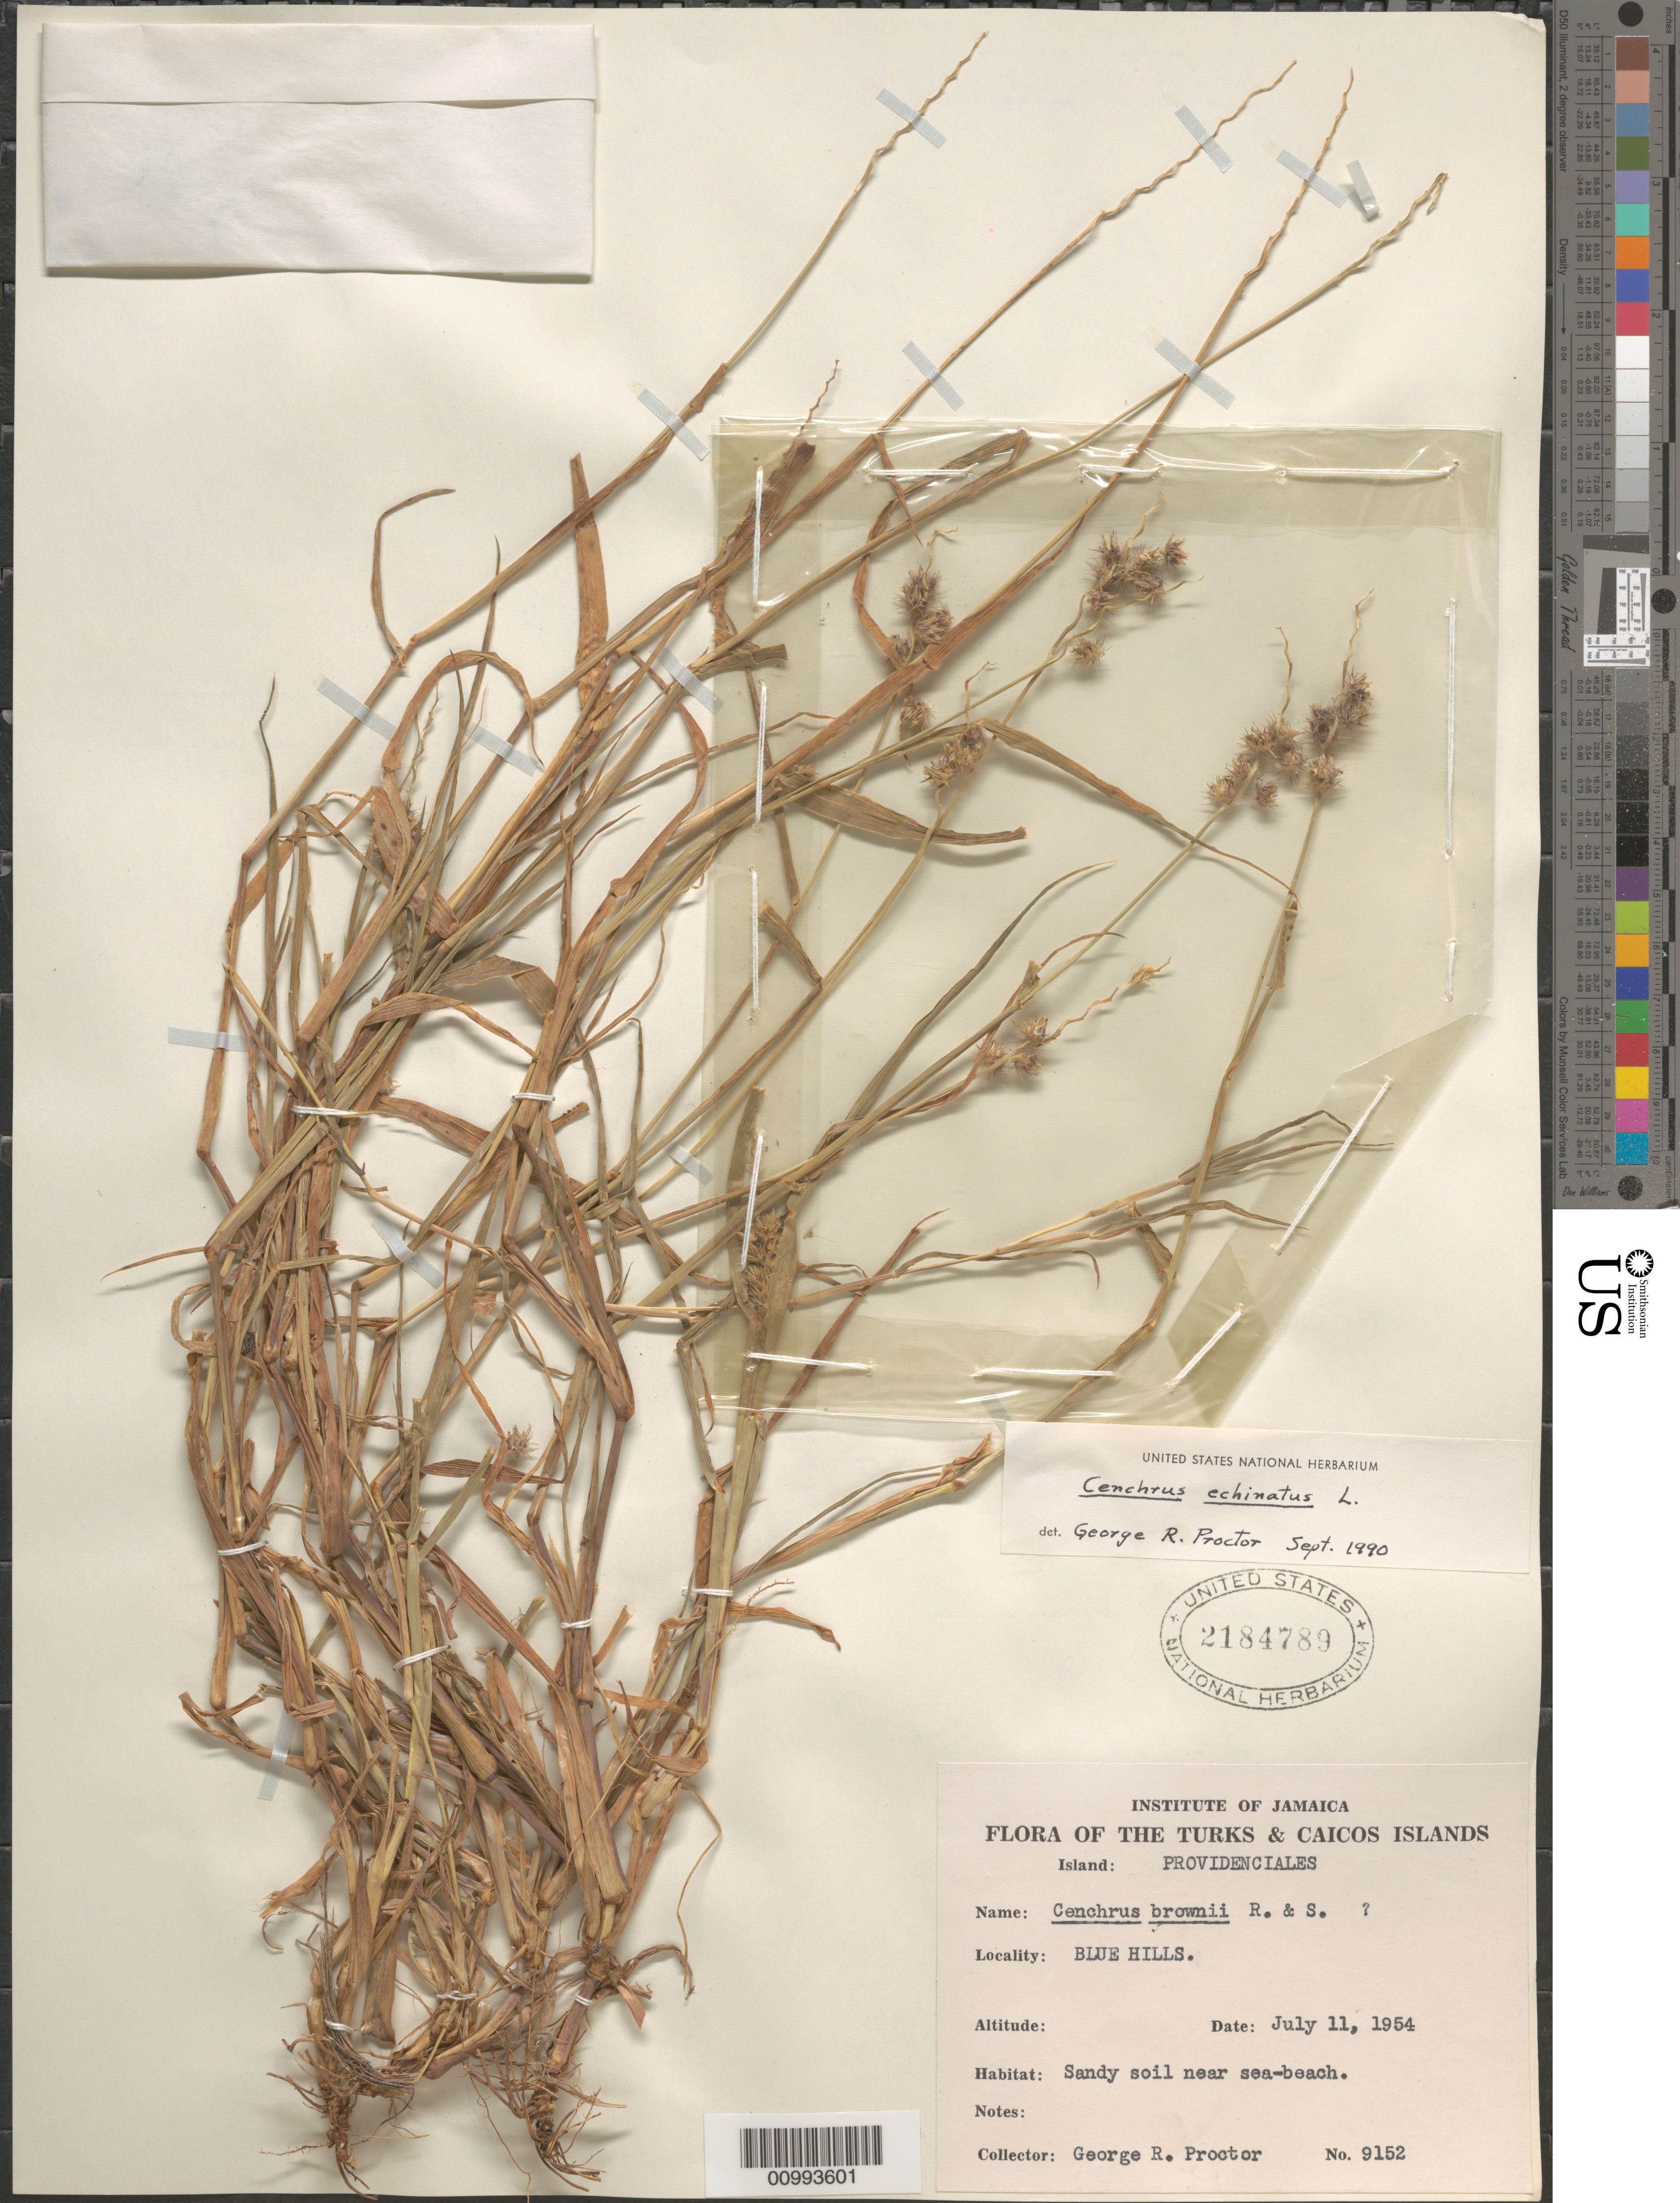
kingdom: Plantae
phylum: Tracheophyta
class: Liliopsida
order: Poales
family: Poaceae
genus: Cenchrus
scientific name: Cenchrus echinatus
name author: L.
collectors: G. R. Proctor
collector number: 9152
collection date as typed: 11 Jul 1954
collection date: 1954-07-11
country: Turks and Caicos Islands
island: Providenciales I.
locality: Blue Hills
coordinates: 0 N, 0 E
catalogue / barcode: US 2184789